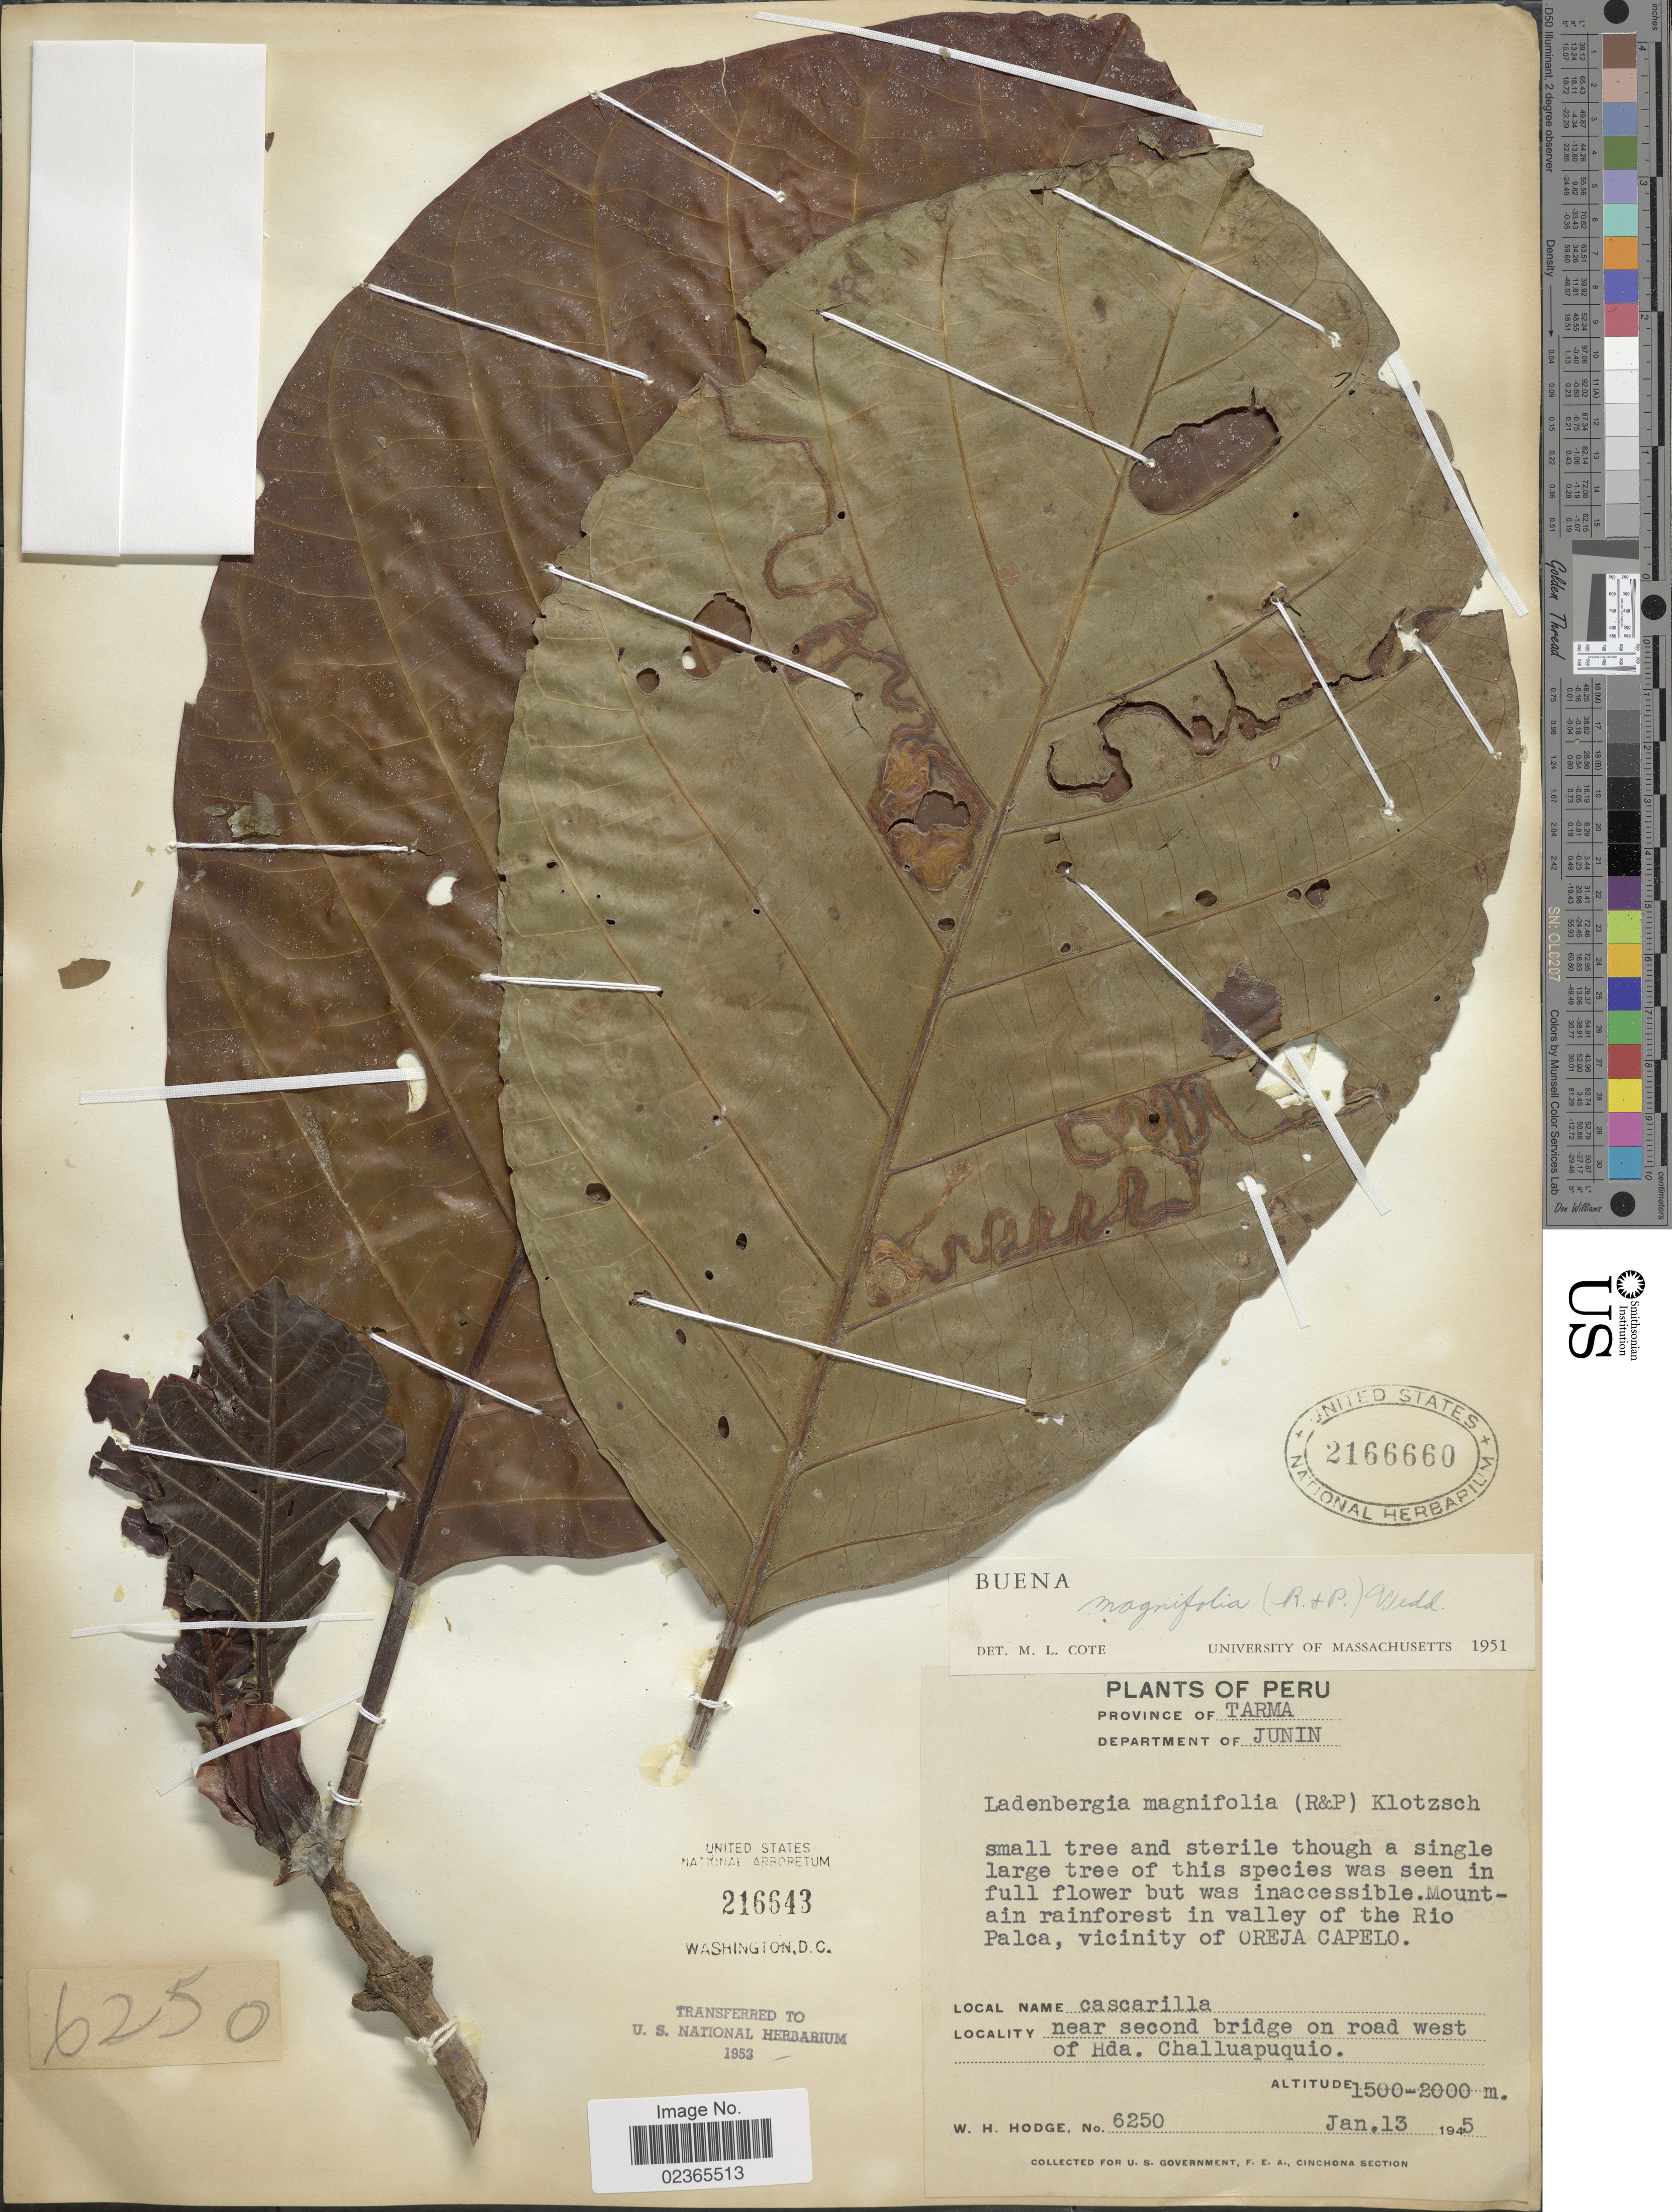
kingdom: Plantae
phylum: Tracheophyta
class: Magnoliopsida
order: Gentianales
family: Rubiaceae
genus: Ladenbergia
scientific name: Ladenbergia oblongifolia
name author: (Mutis) L. Andersson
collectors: W. Hodge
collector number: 6250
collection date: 1945-01-13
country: Peru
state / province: Junín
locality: Province of Tarma, Mountain rainforest in valley of the Rio Palca, vicinity of Oreja Capelo, near second bridge on road west of Hda. Challuapuquio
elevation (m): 1500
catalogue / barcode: US 2166660